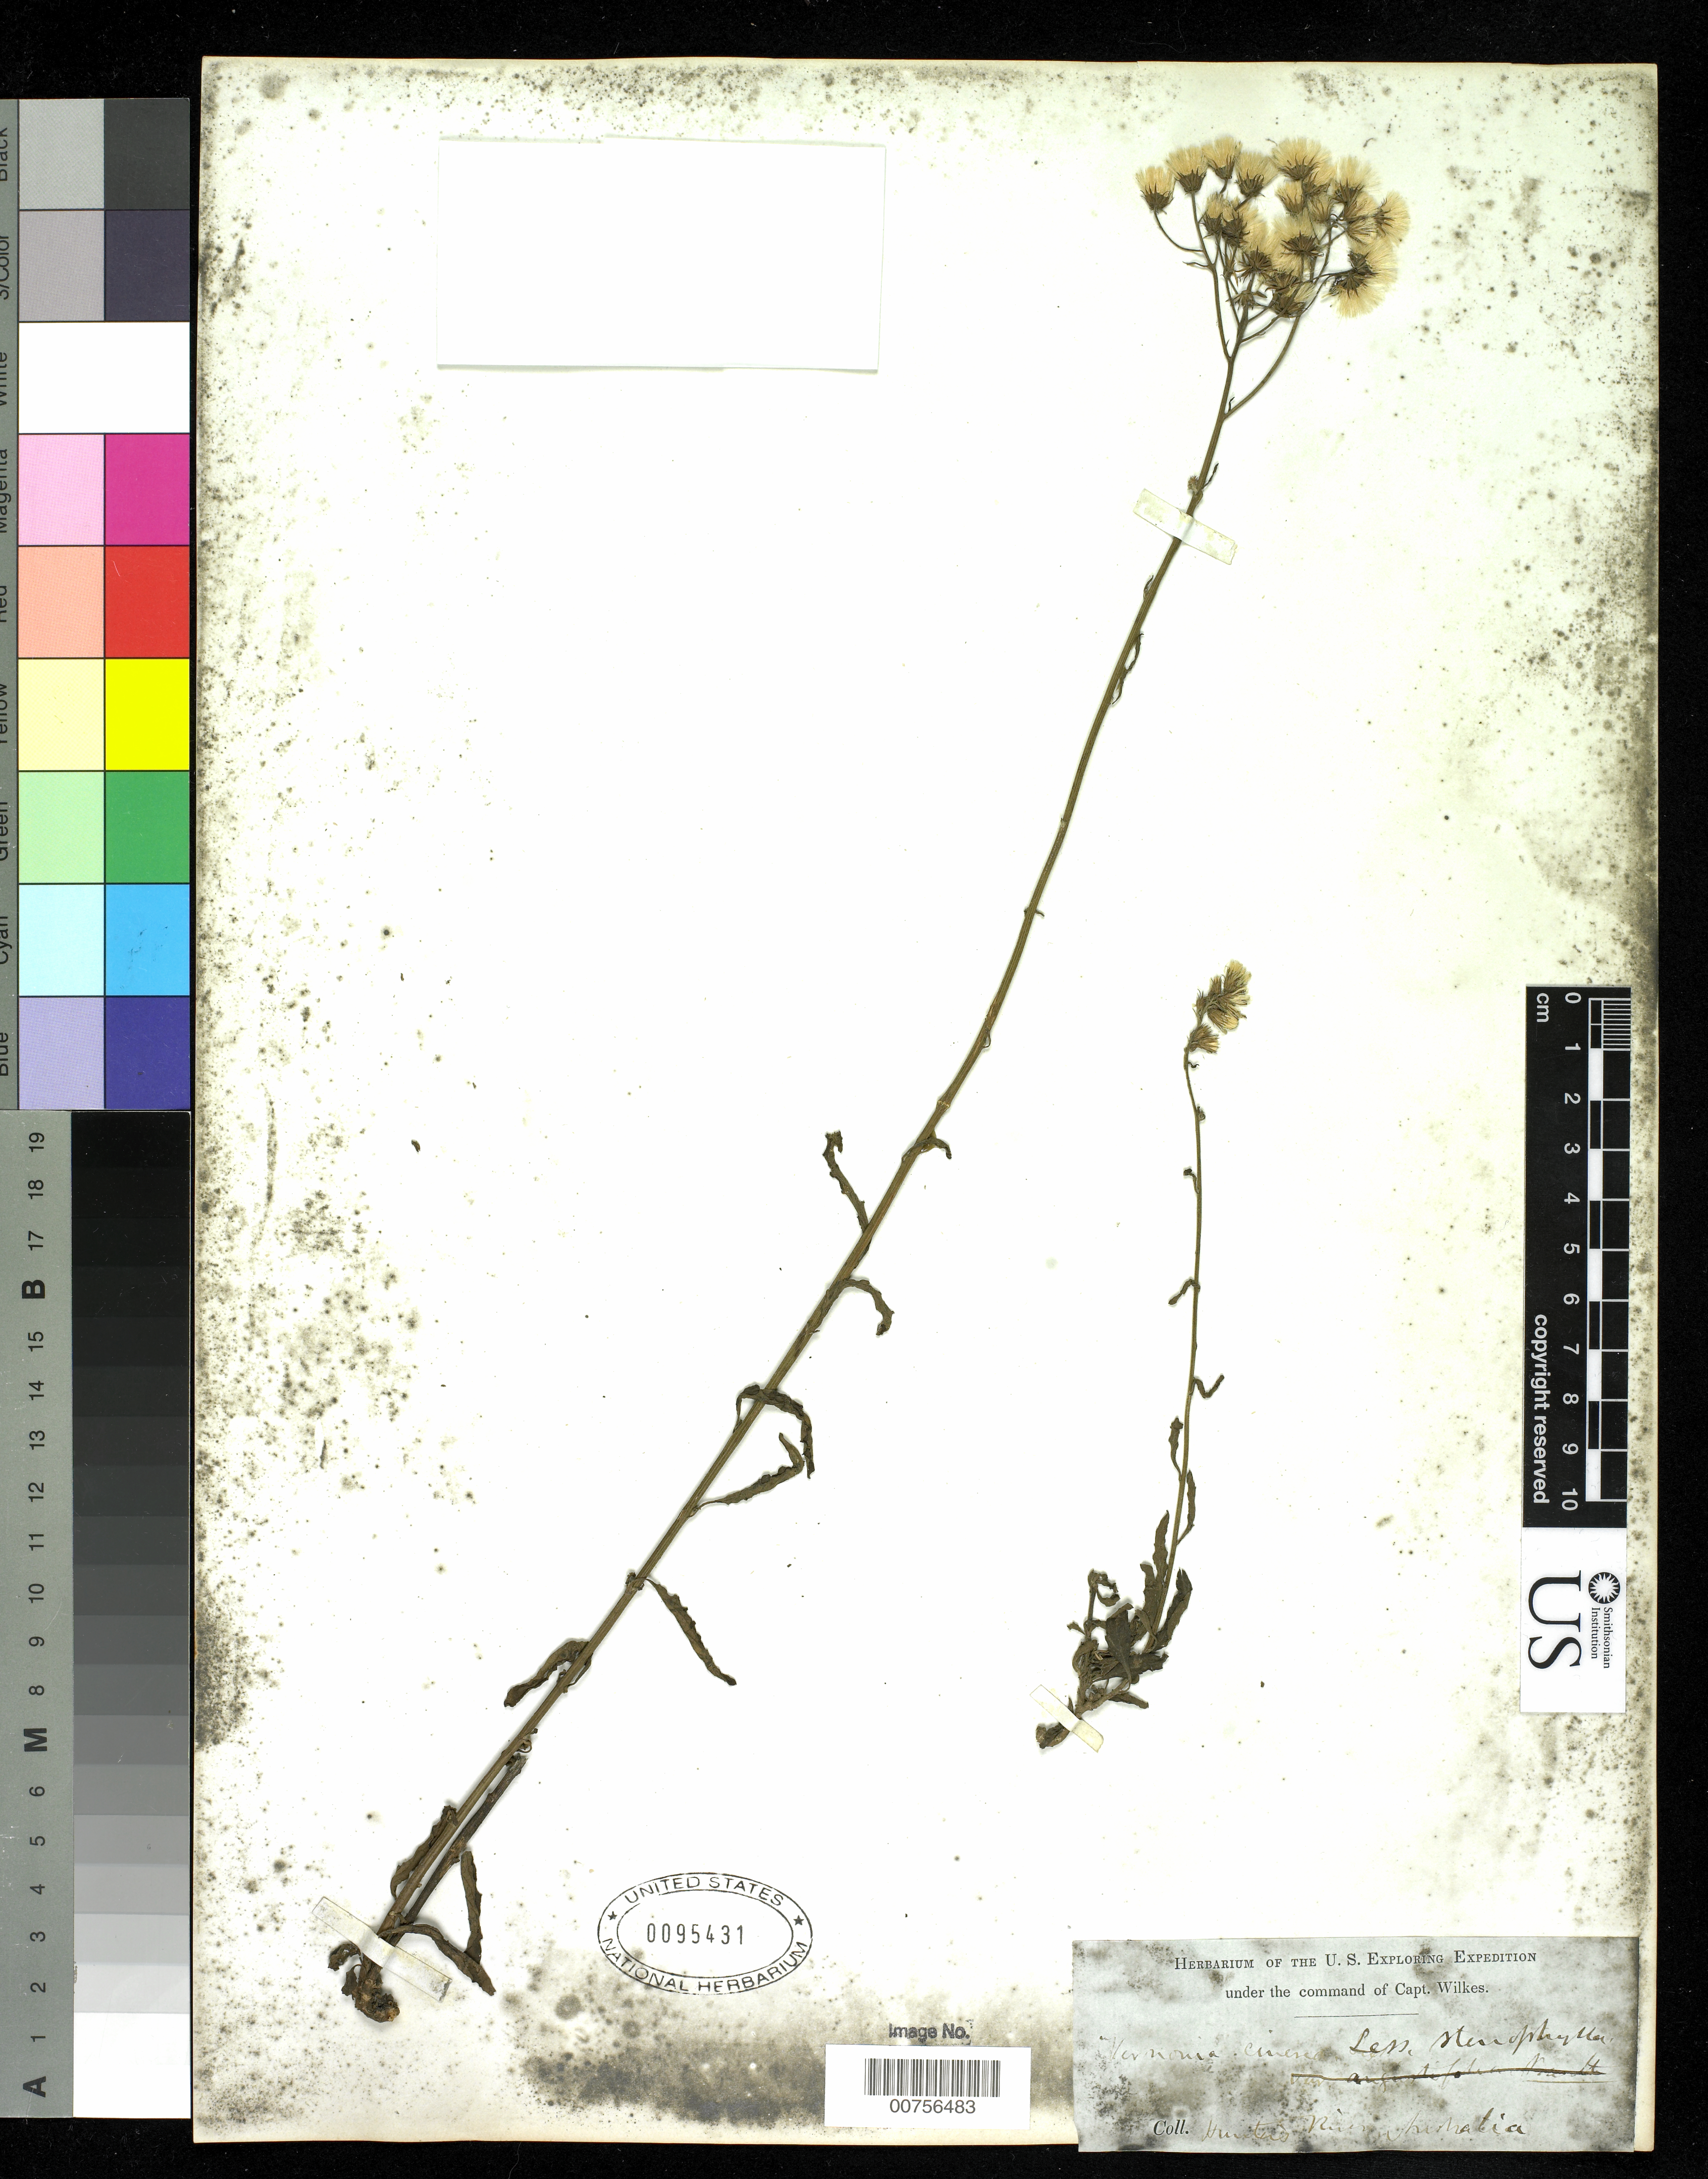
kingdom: Plantae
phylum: Tracheophyta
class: Magnoliopsida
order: Asterales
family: Asteraceae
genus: Cyanthillium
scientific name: Cyanthillium cinereum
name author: (L.) H. Rob.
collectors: Wilkes Explor. Exped.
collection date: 1838/1842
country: Australia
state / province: New South Wales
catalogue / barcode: US 95431